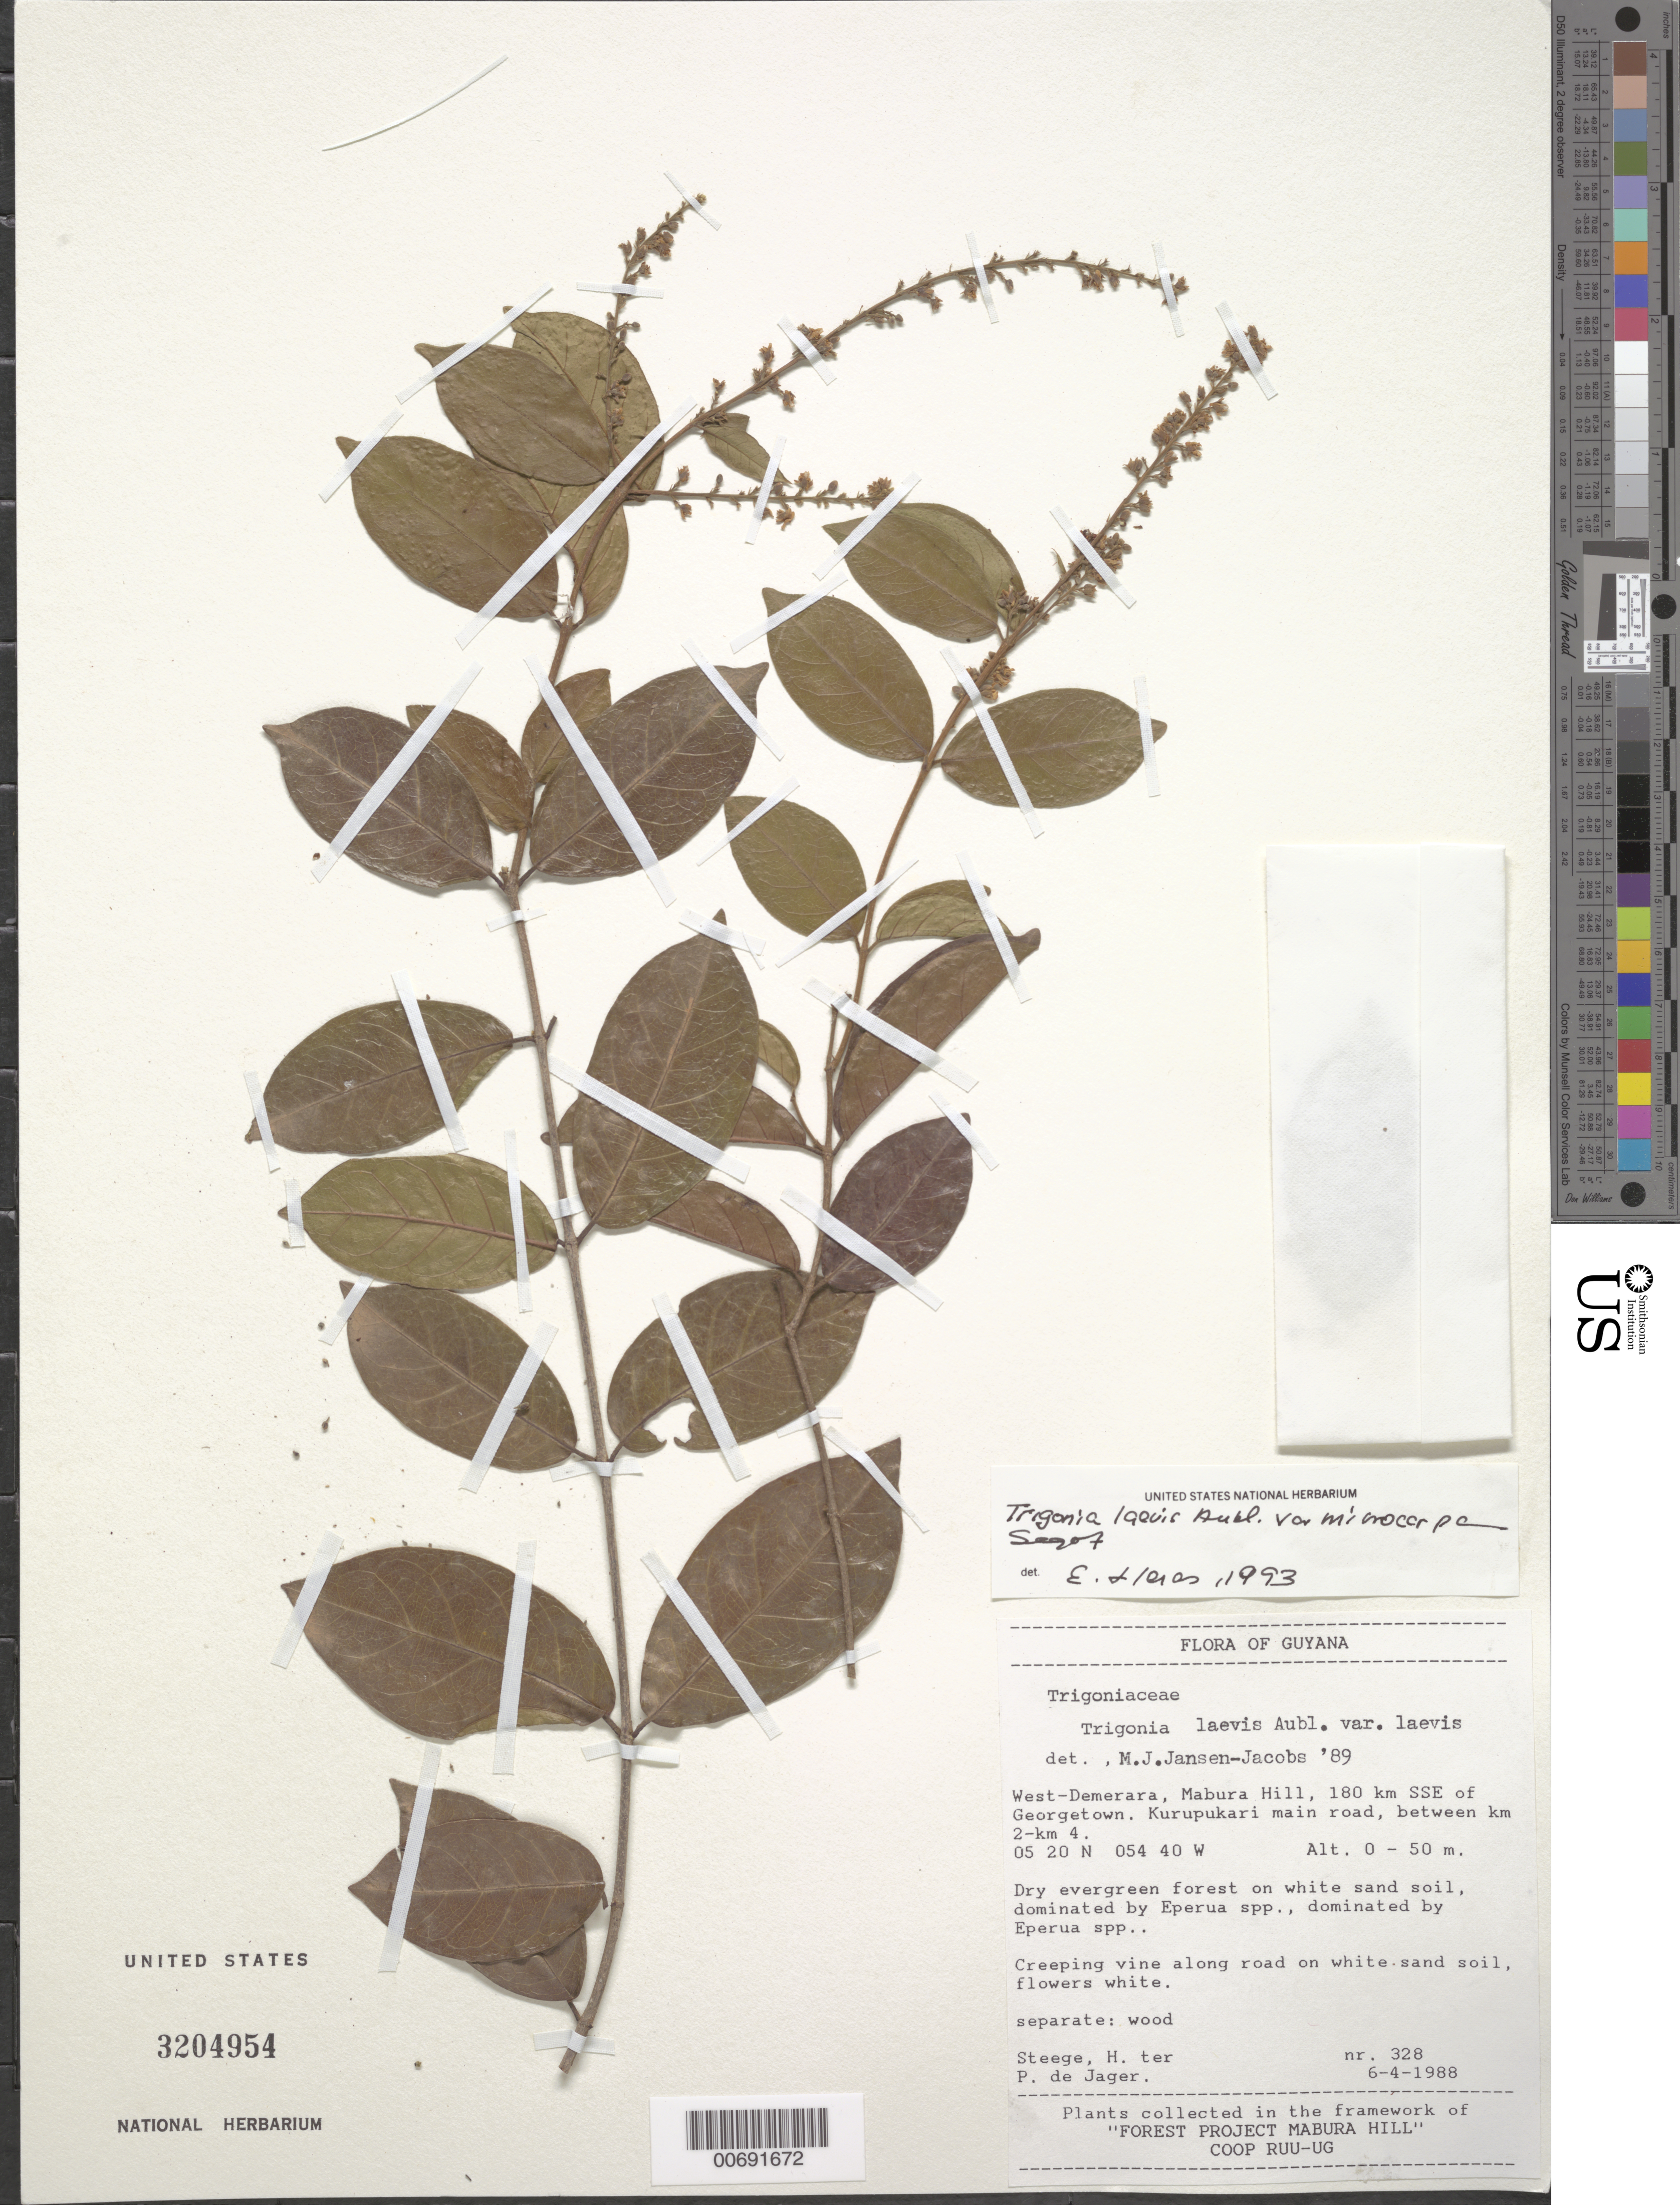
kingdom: Plantae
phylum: Tracheophyta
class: Magnoliopsida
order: Malpighiales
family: Trigoniaceae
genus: Trigonia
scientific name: Trigonia laevis var. microcarpa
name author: (Sagot ex Warm.) Sagot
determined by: Lleras, E.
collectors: H. ter Steege & P. De Jager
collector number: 328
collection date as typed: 6-Apr-88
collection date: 1988-04-06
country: Guyana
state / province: U. Demerara-Berbice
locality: Mabura Hill, 180 km SSE of Georgetown, Kurupukari main road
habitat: Dry evergreen forest on white sand soil, dominated by Eperua spp.; along road on white sand soil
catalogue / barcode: US 3204954